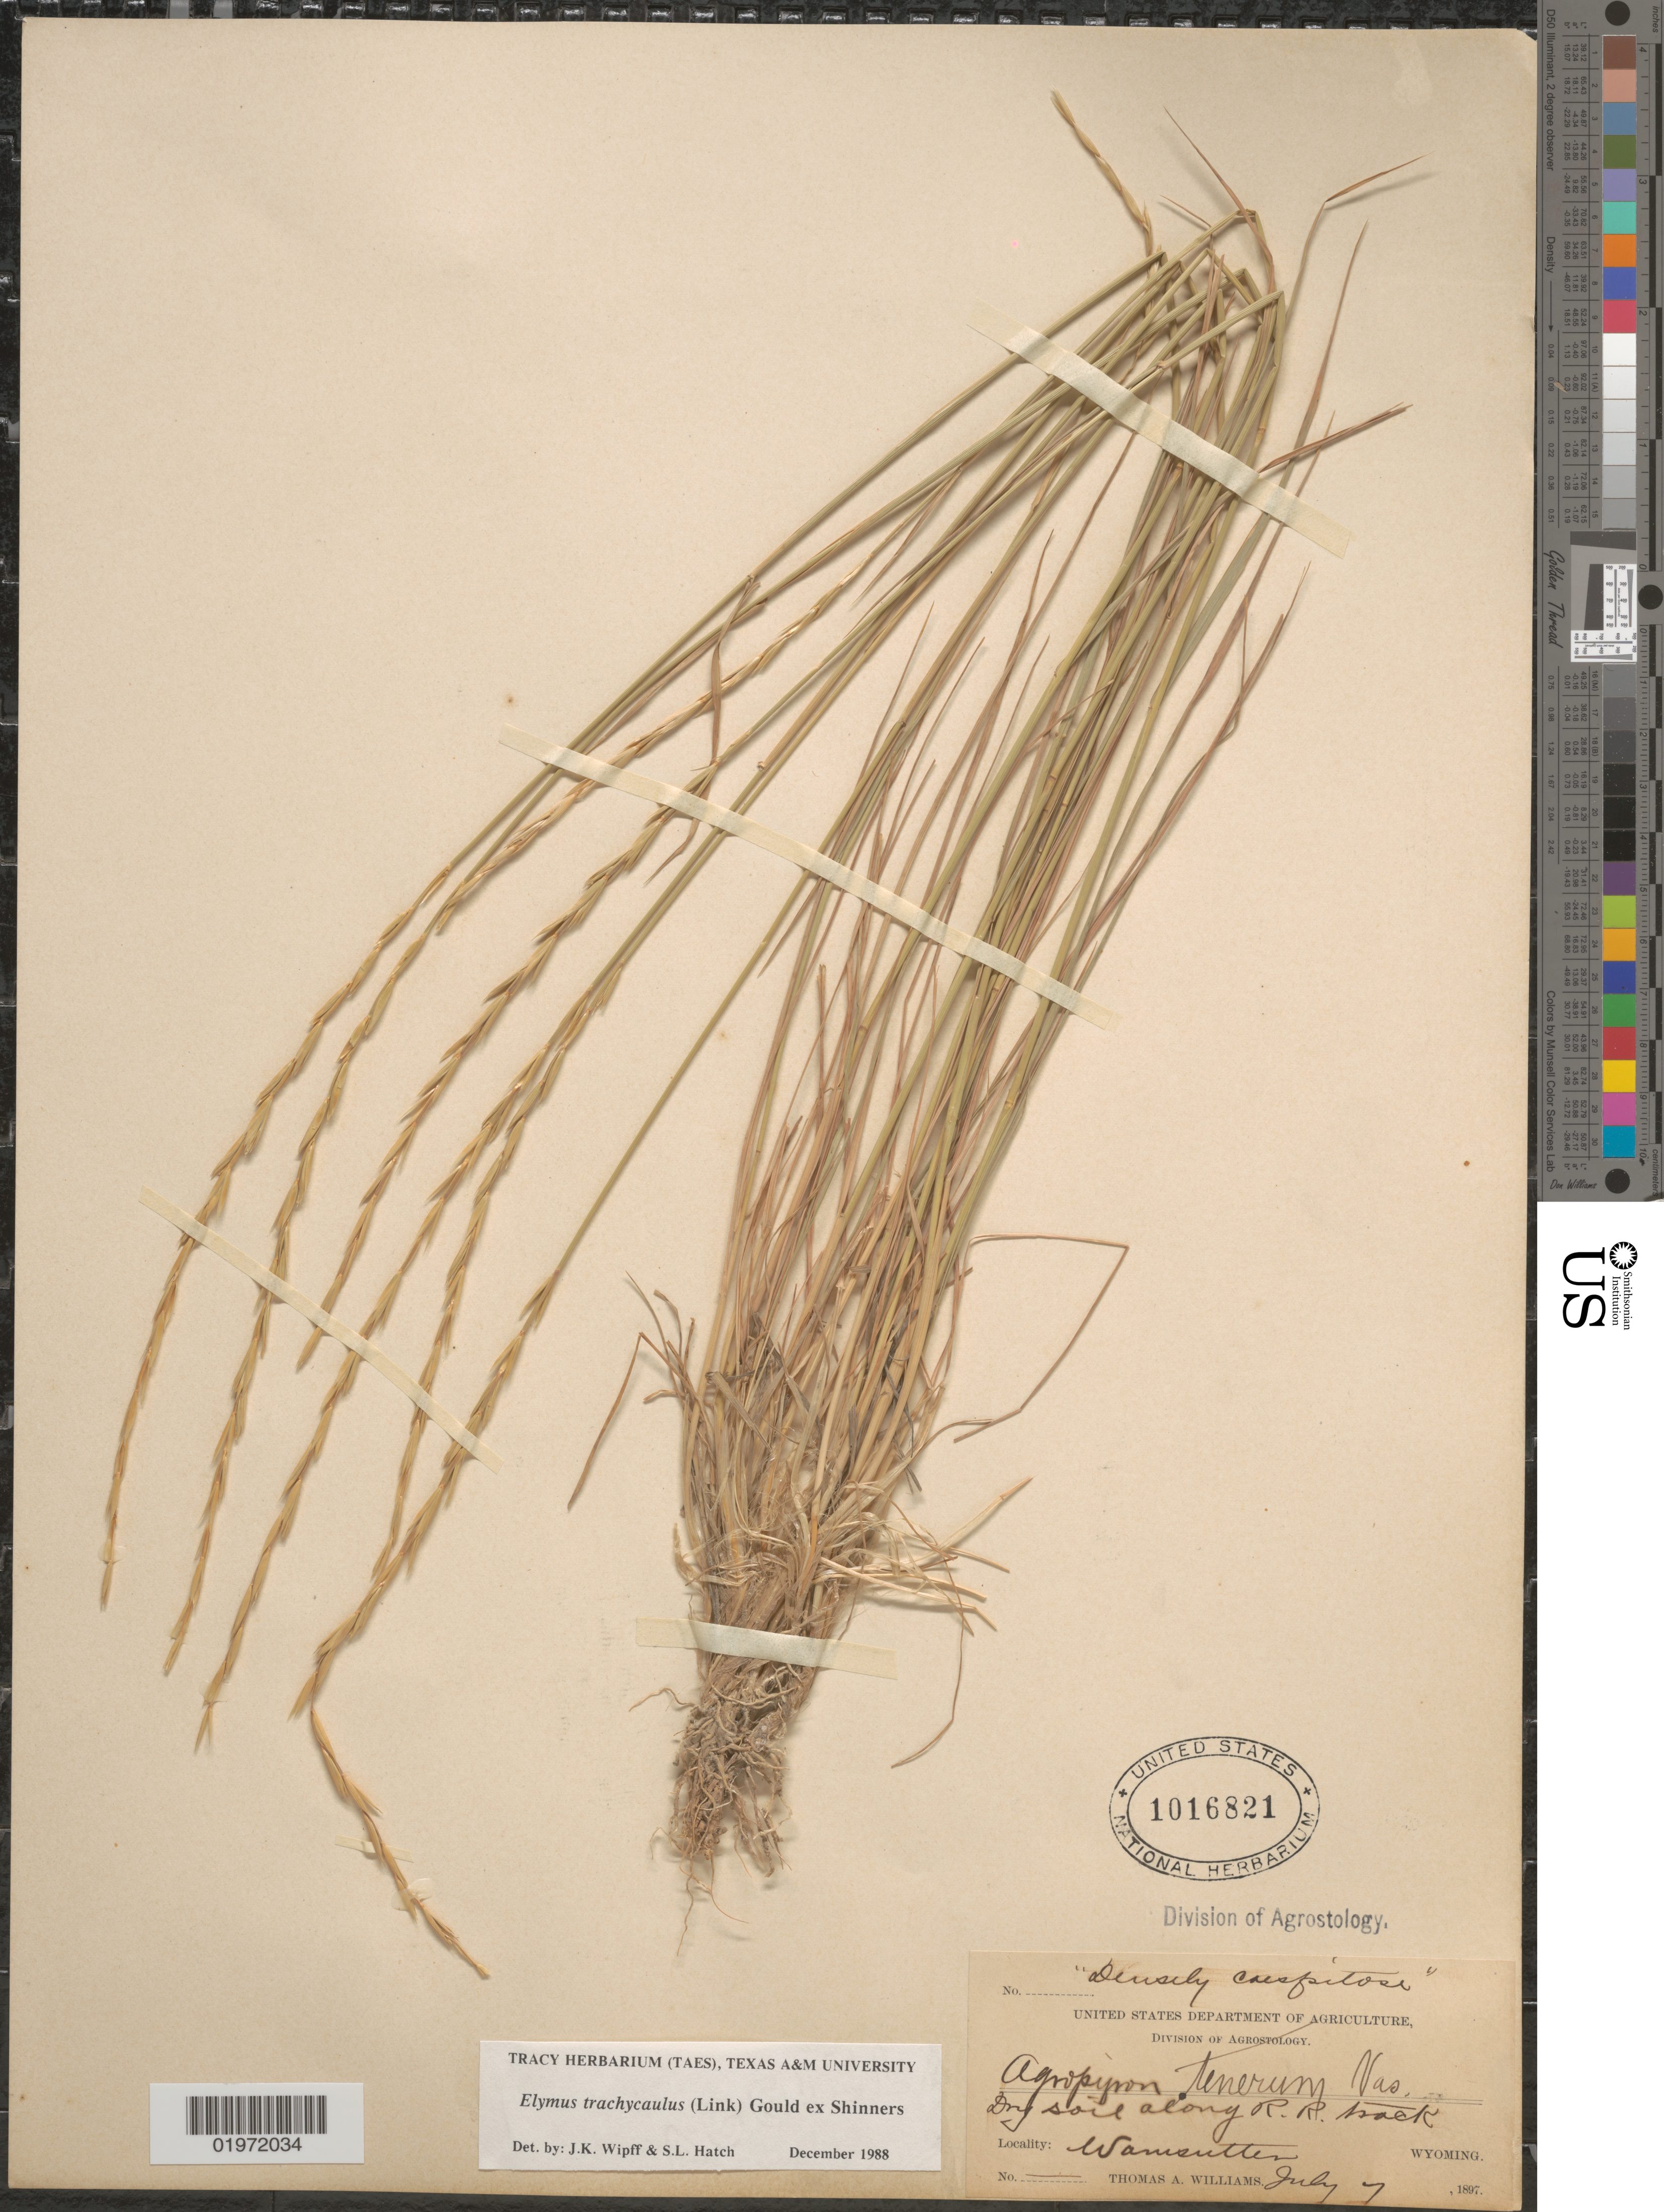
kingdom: Plantae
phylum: Tracheophyta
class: Liliopsida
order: Poales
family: Poaceae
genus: Elymus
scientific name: Elymus trachycaulus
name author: (Link) Gould ex Shinners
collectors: T. A. Williams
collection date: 1897-07-07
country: United States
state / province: Wyoming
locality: Dry soil R.R. track. Wamsutter.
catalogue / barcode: US 1016821